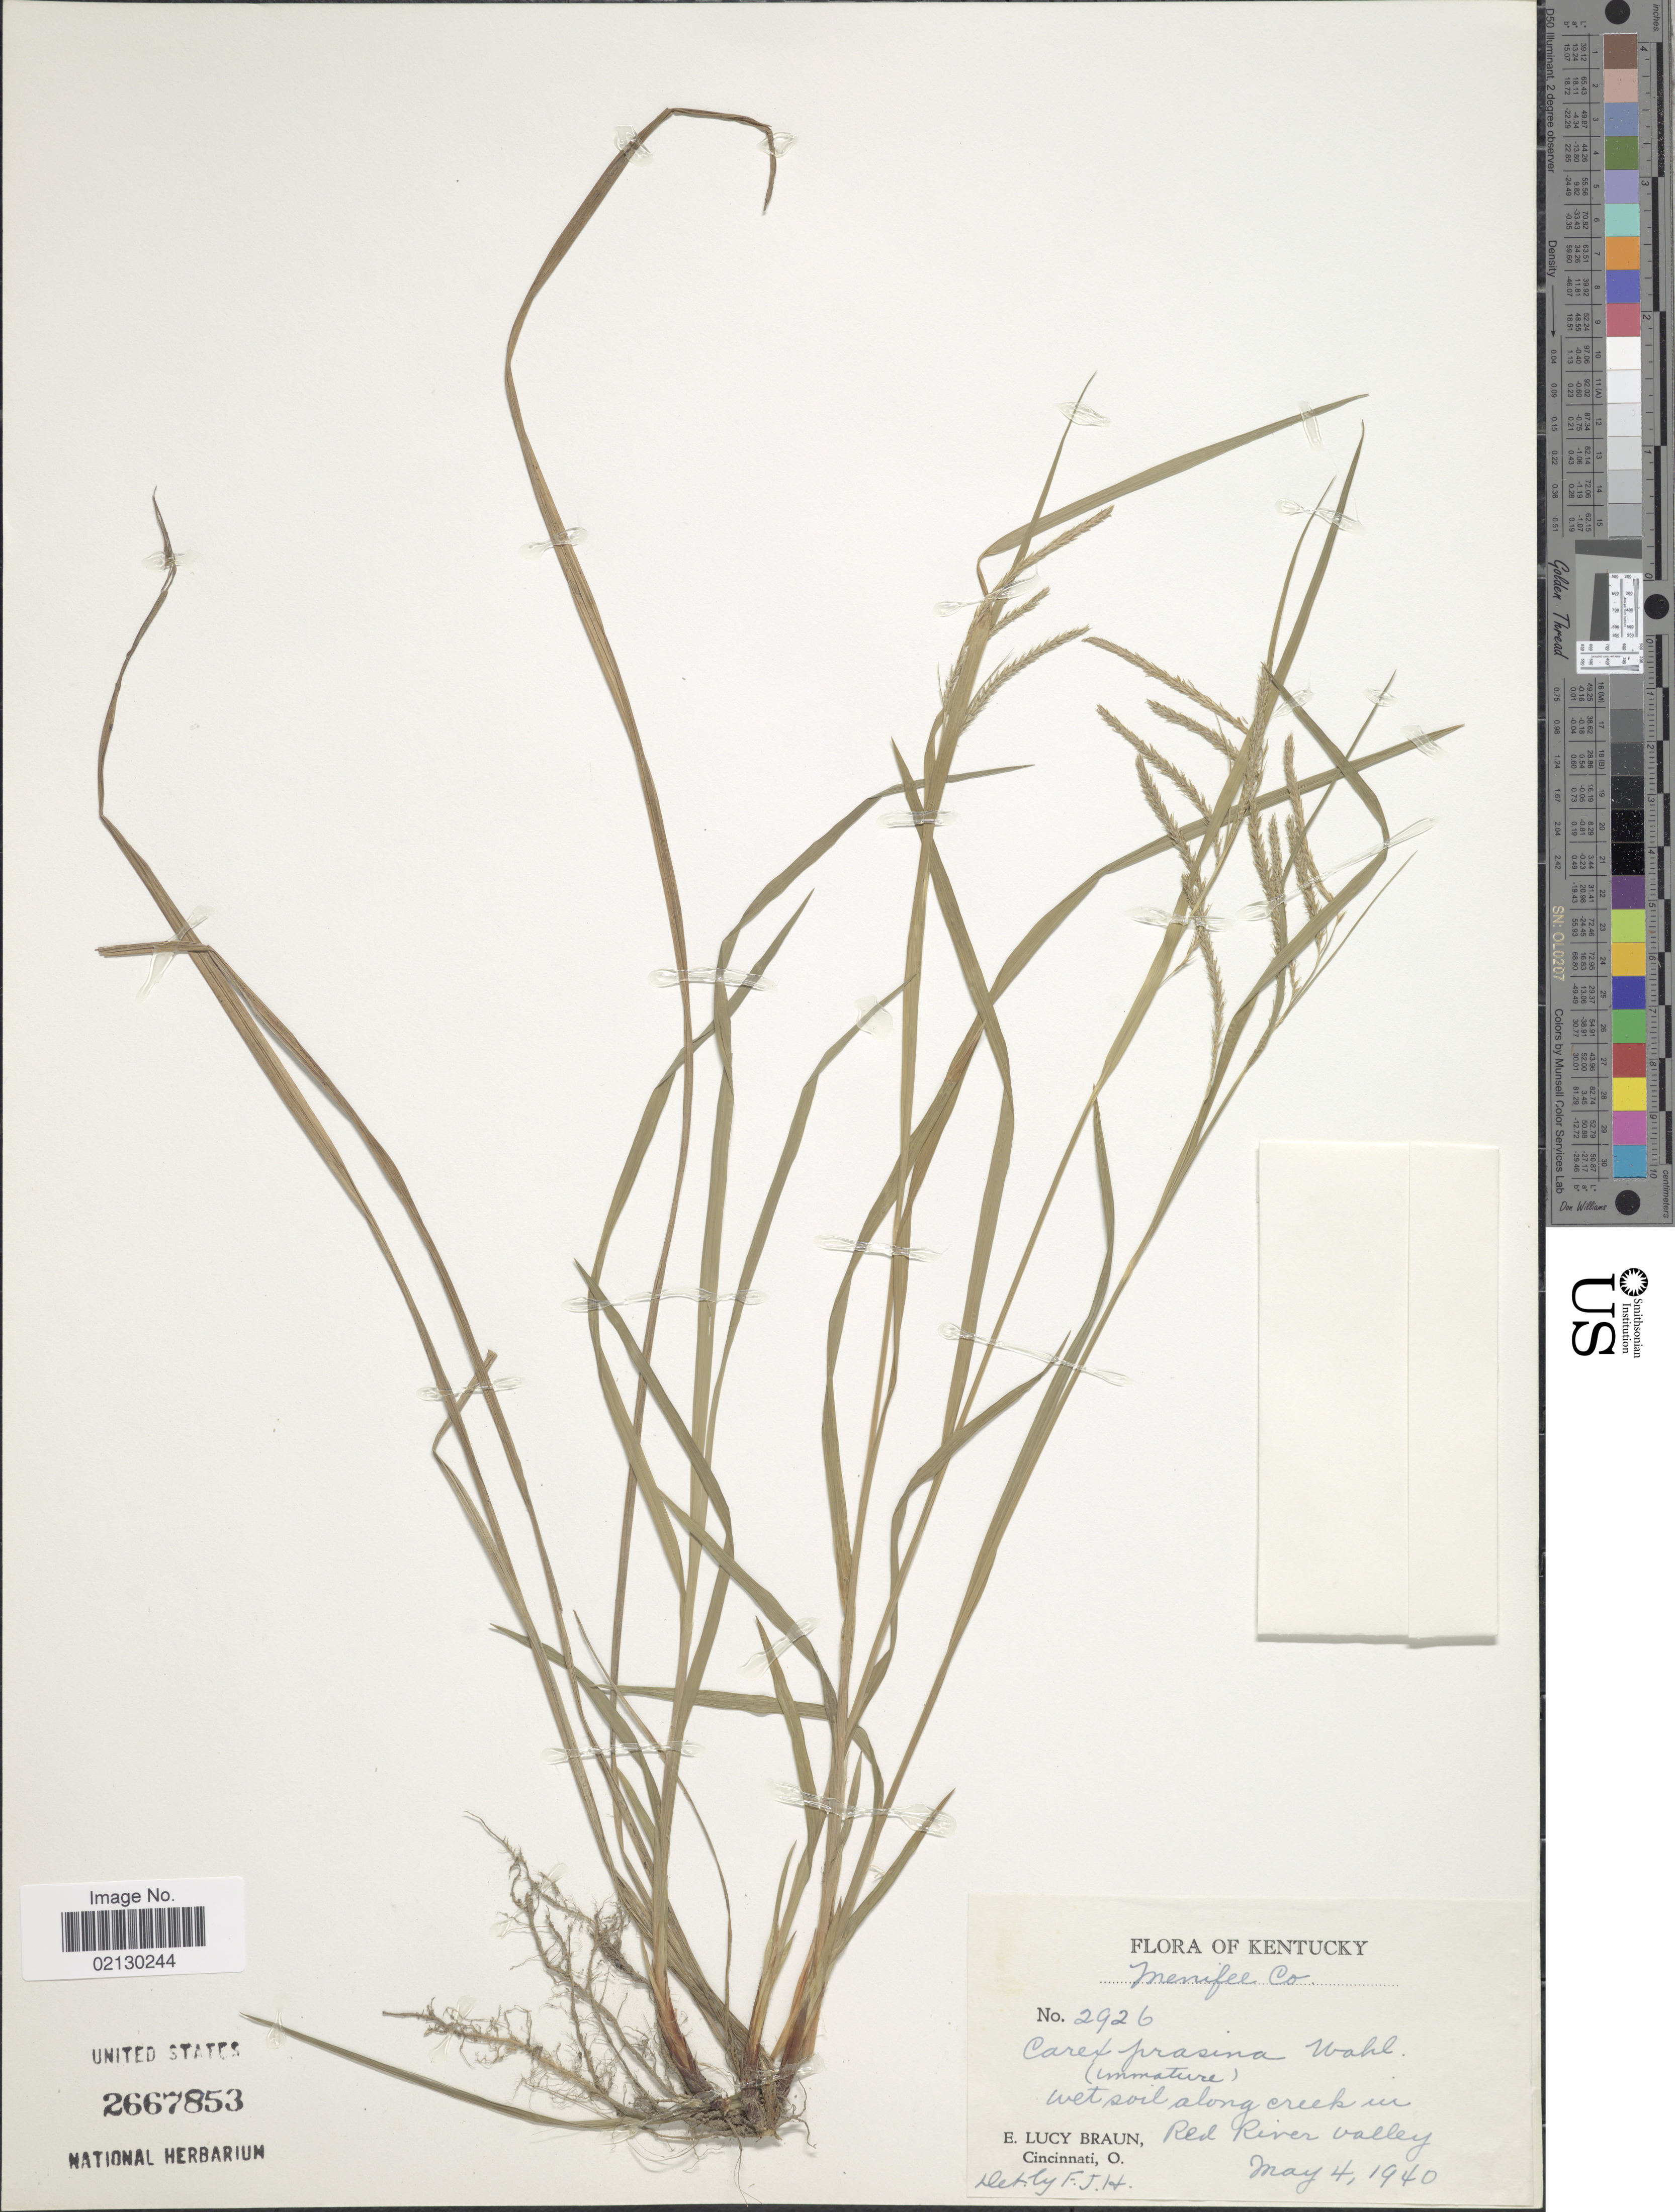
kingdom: Plantae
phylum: Tracheophyta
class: Liliopsida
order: Poales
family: Cyperaceae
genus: Carex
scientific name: Carex prasina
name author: Wahlenb.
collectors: E. L. Braun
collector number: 22926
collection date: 1940-05-04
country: United States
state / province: Kentucky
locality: Menifee Co. Along creek in Red River Valley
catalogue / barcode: US 2667853